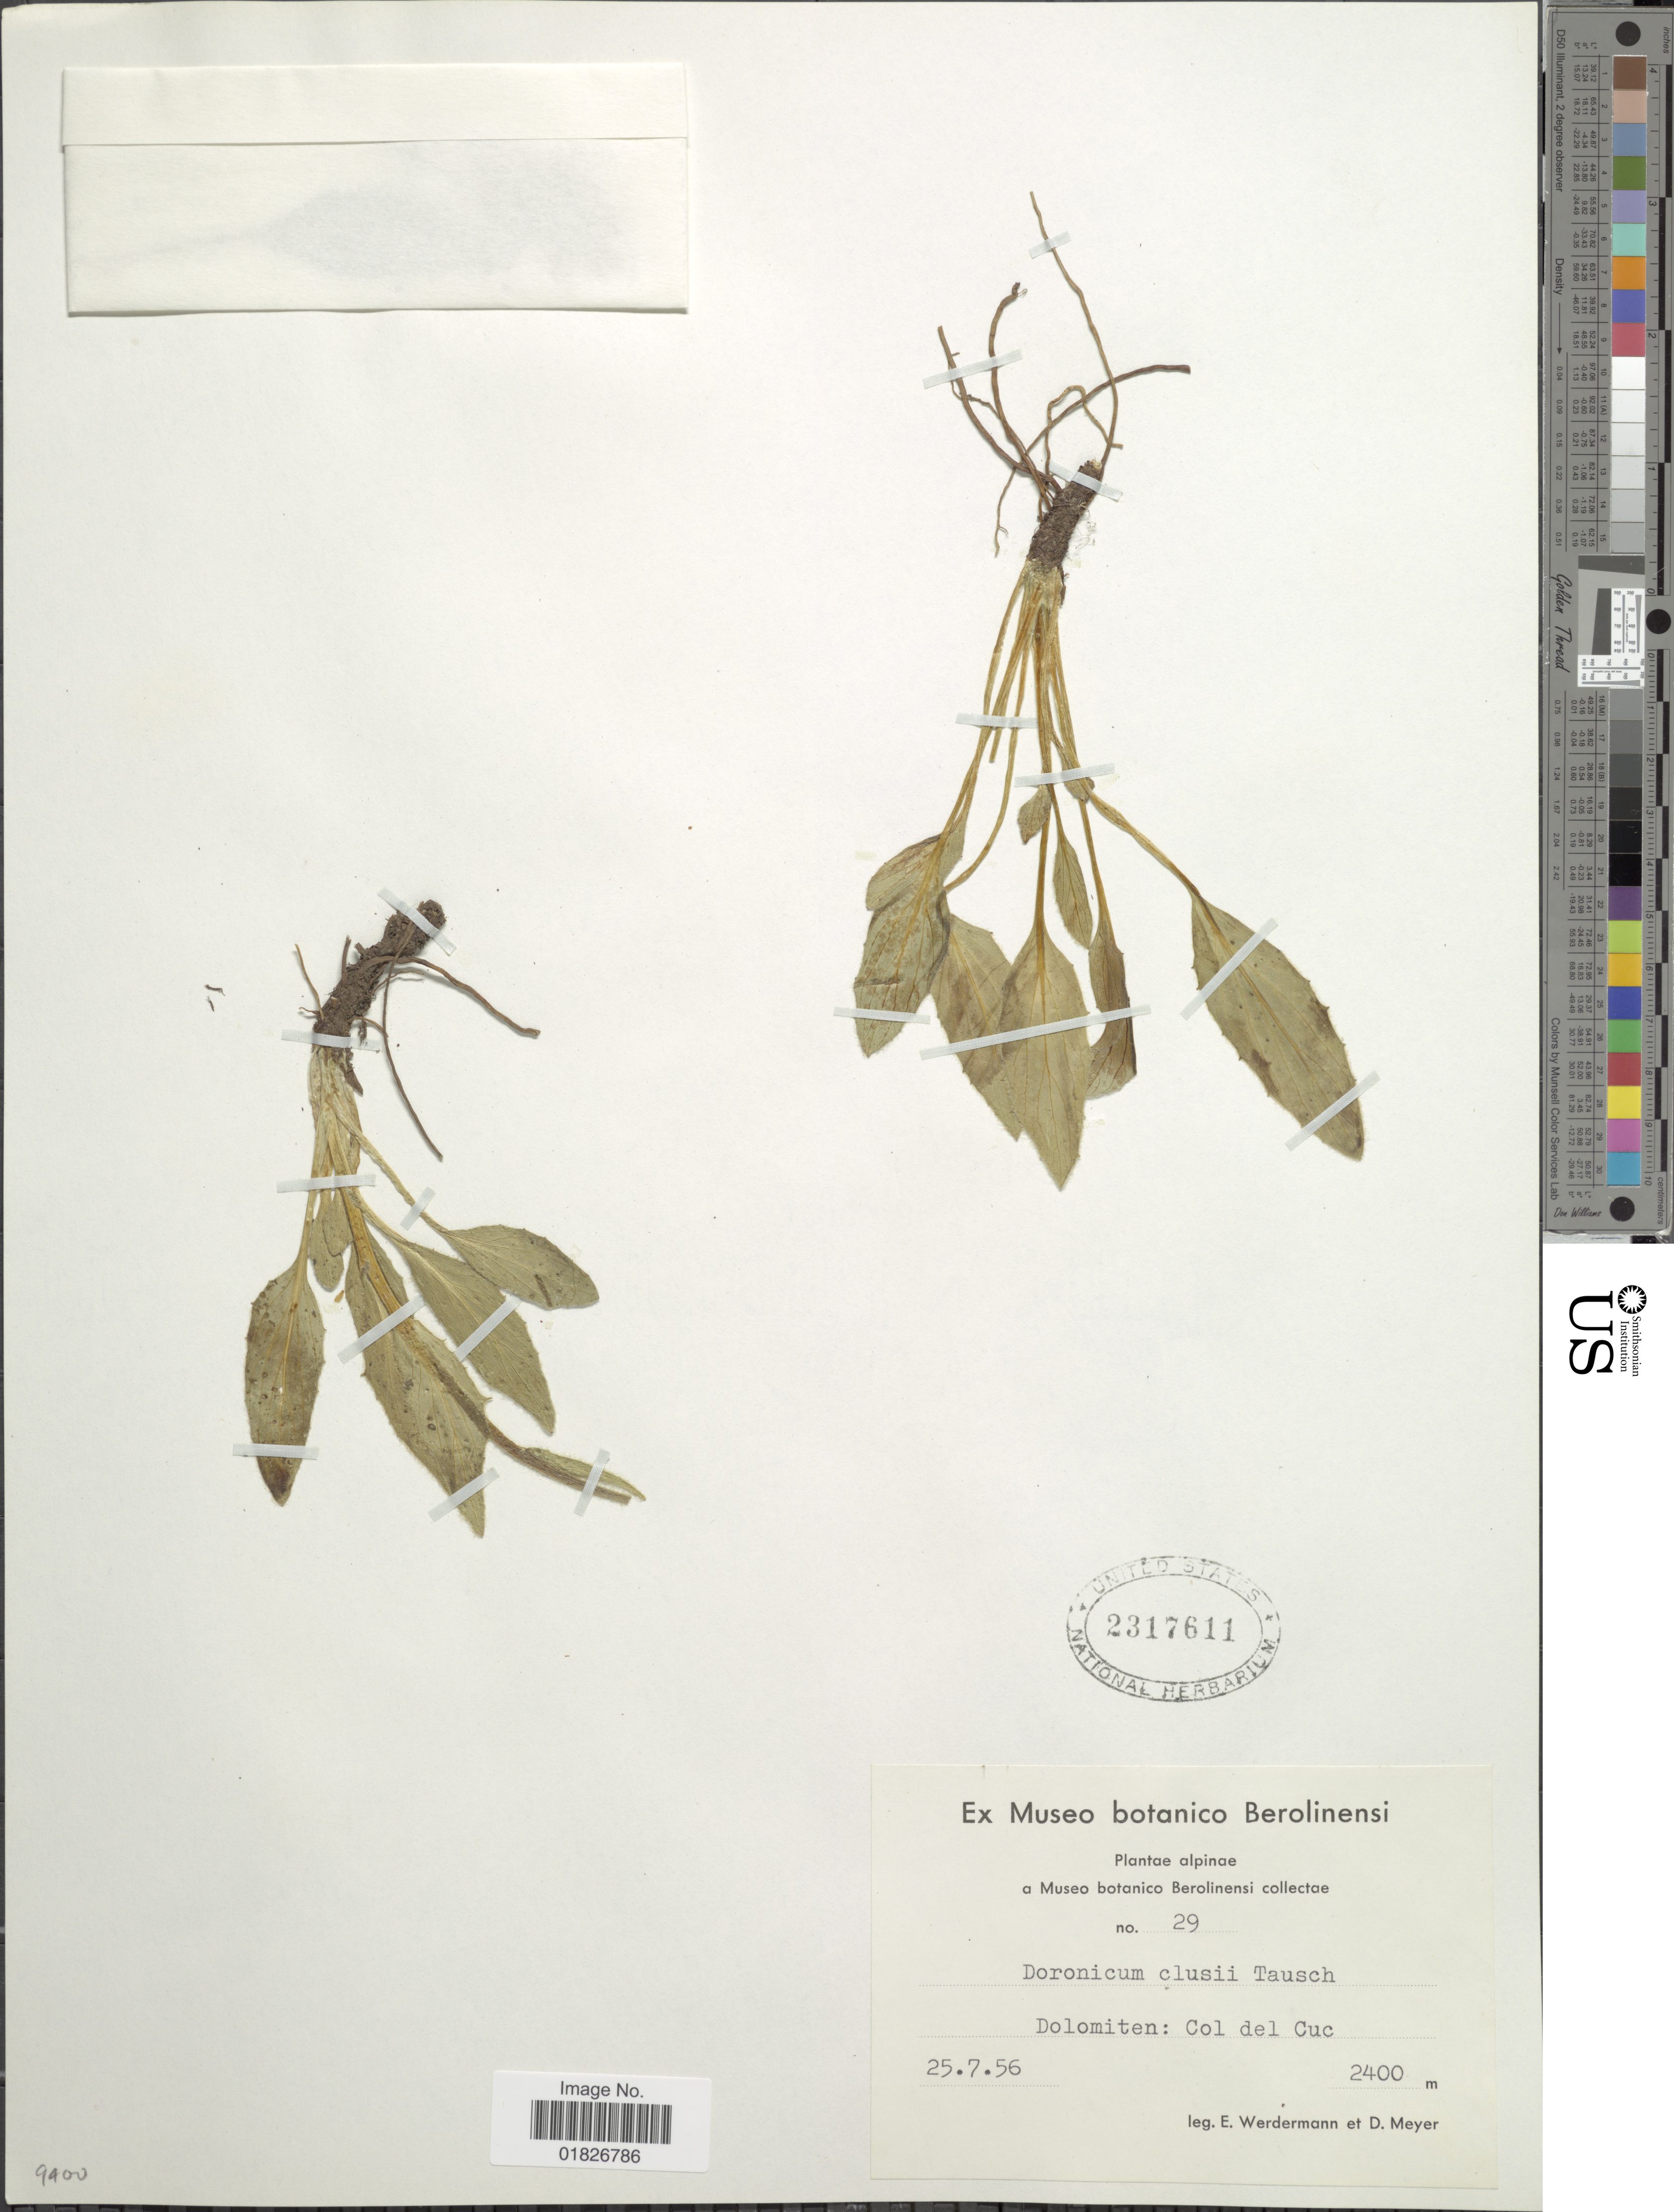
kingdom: Plantae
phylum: Tracheophyta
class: Magnoliopsida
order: Asterales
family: Asteraceae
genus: Doronicum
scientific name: Doronicum clusii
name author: (All.) Tausch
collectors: E. Werdermann & D. Meyer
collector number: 29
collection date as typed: Transcribed d/m/y: 25/7/56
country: Italy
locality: Dolomiten, Col del Cuc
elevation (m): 2400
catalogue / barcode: US 2317611